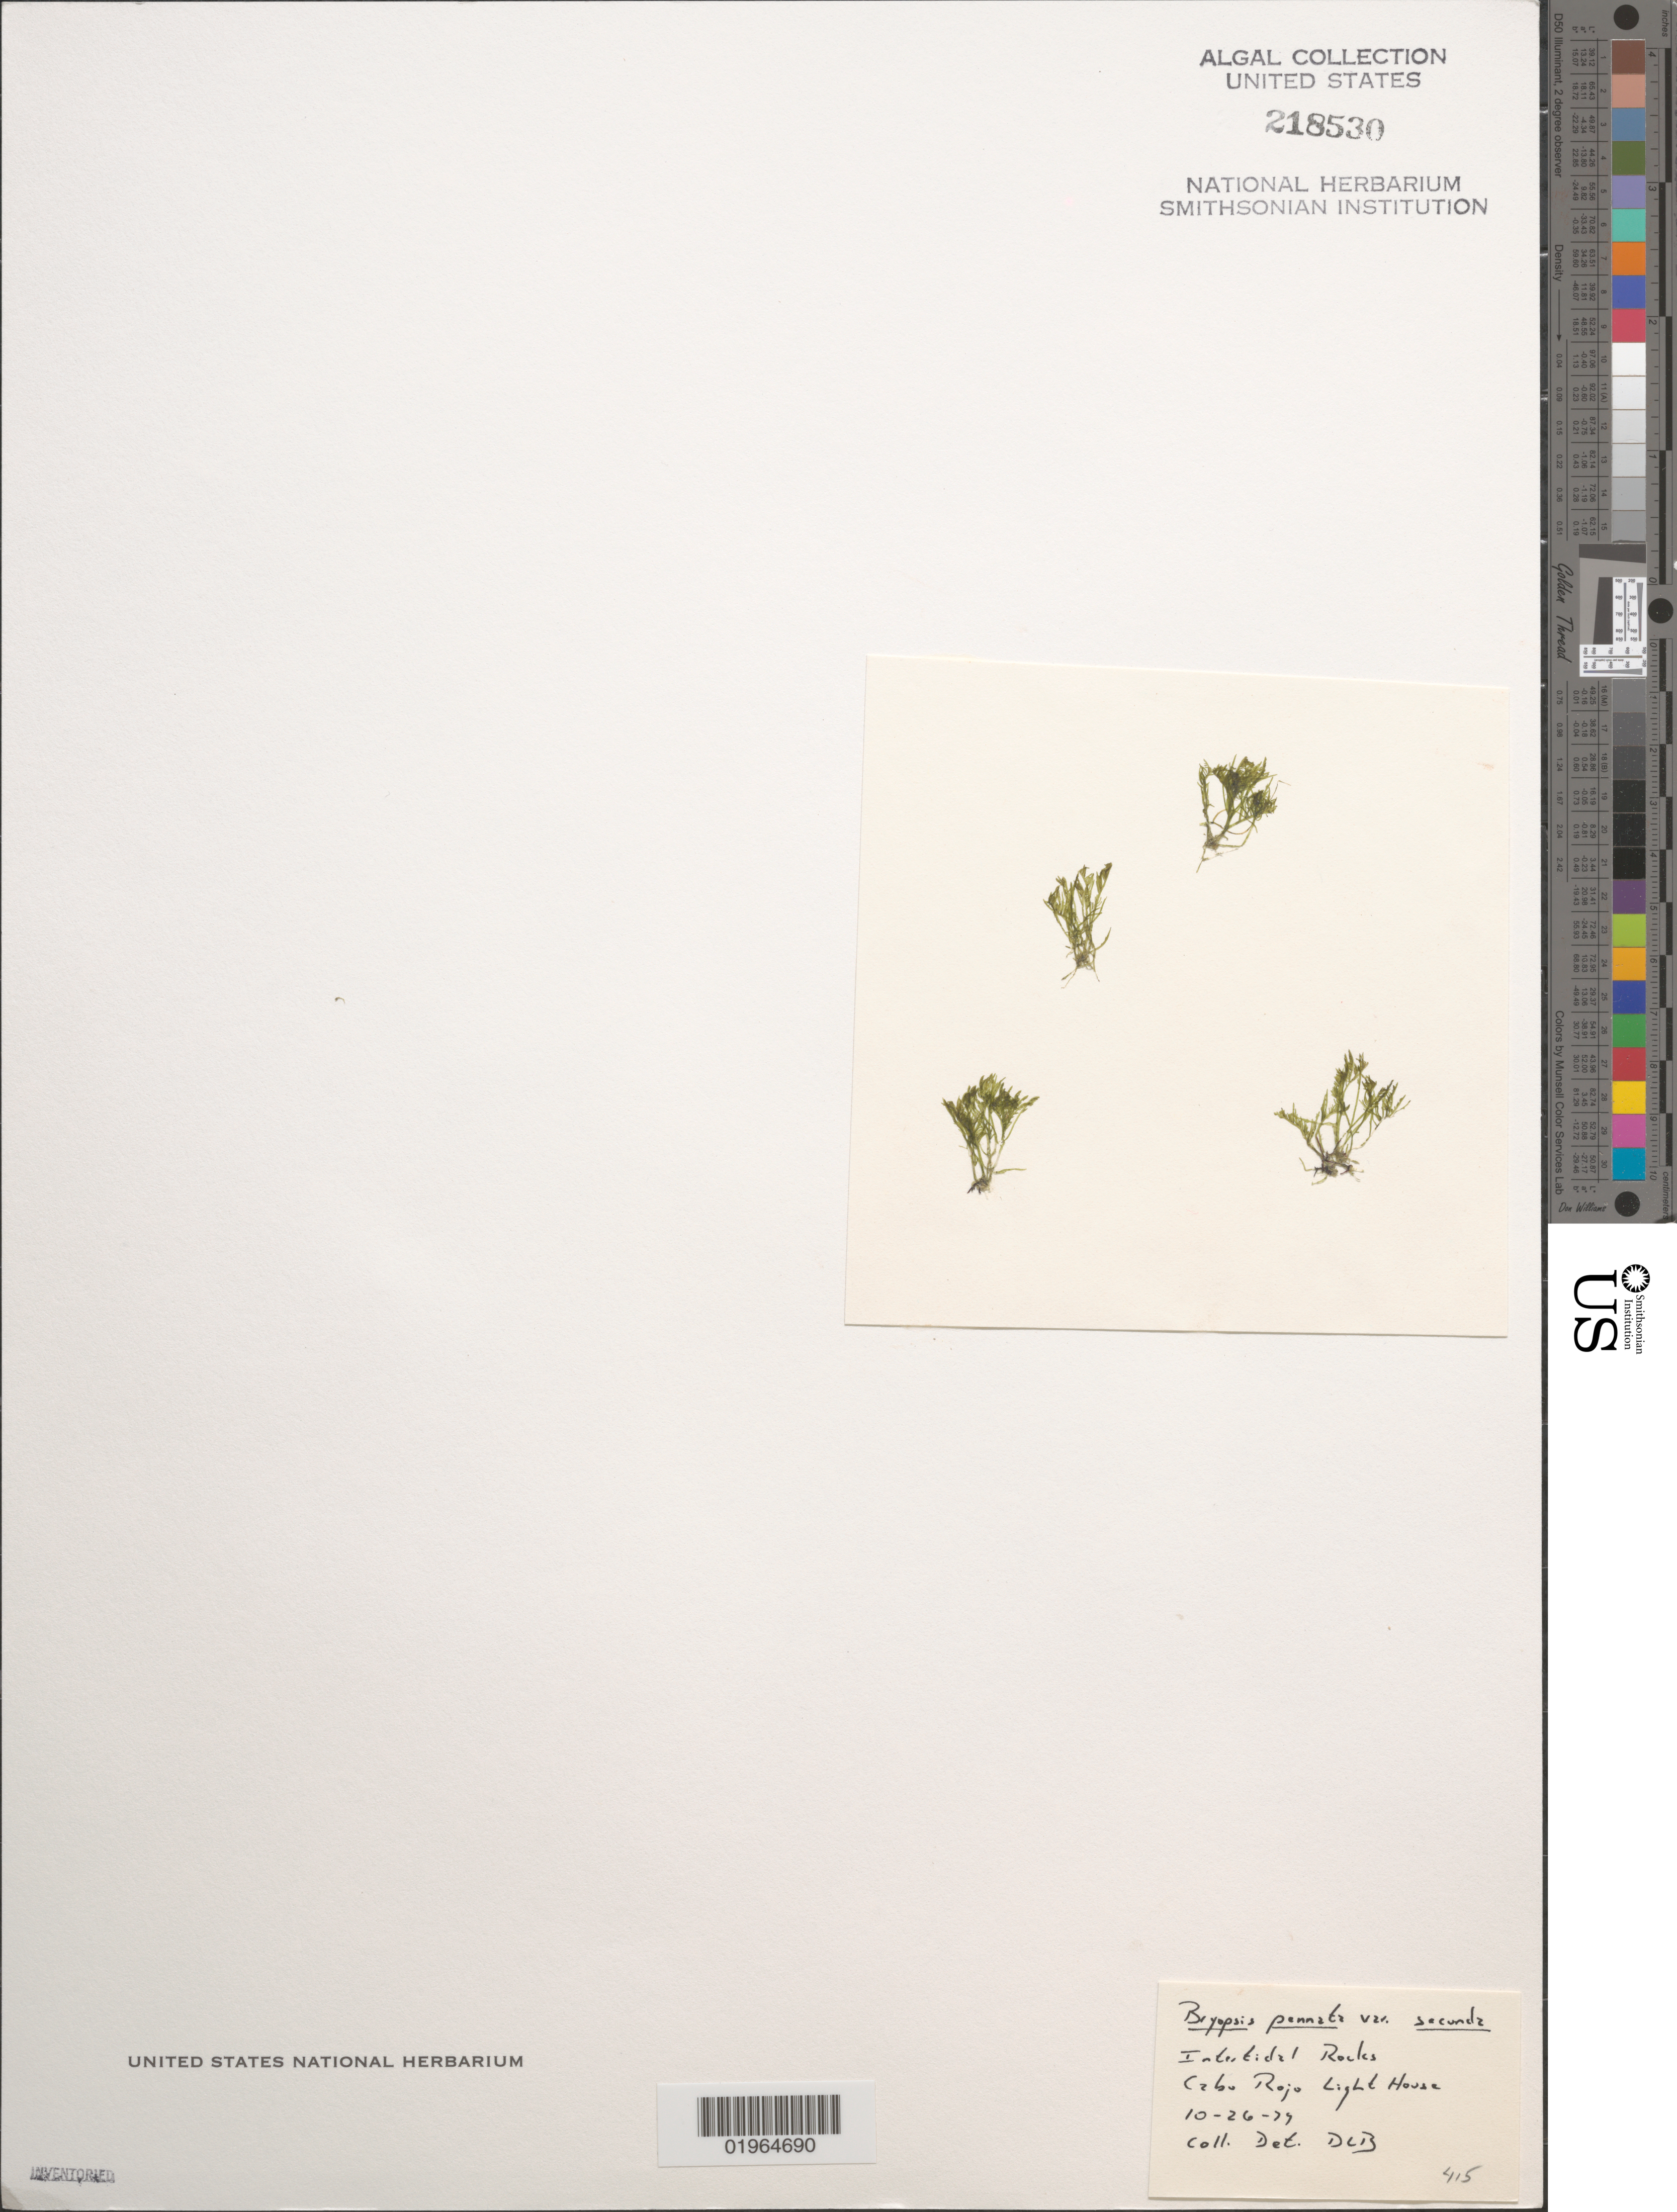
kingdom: Plantae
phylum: Chlorophyta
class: Ulvophyceae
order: Bryopsidales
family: Bryopsidaceae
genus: Bryopsis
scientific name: Bryopsis pennata var. secunda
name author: (Harv.) Collins & Herv.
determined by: Ballantine, D. L.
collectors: D.L. Ballantine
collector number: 415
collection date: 1979-10-26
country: Puerto Rico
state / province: Cabo Rojo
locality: Cabo Rojo light house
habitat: Intertidal rocks.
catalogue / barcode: US 218530